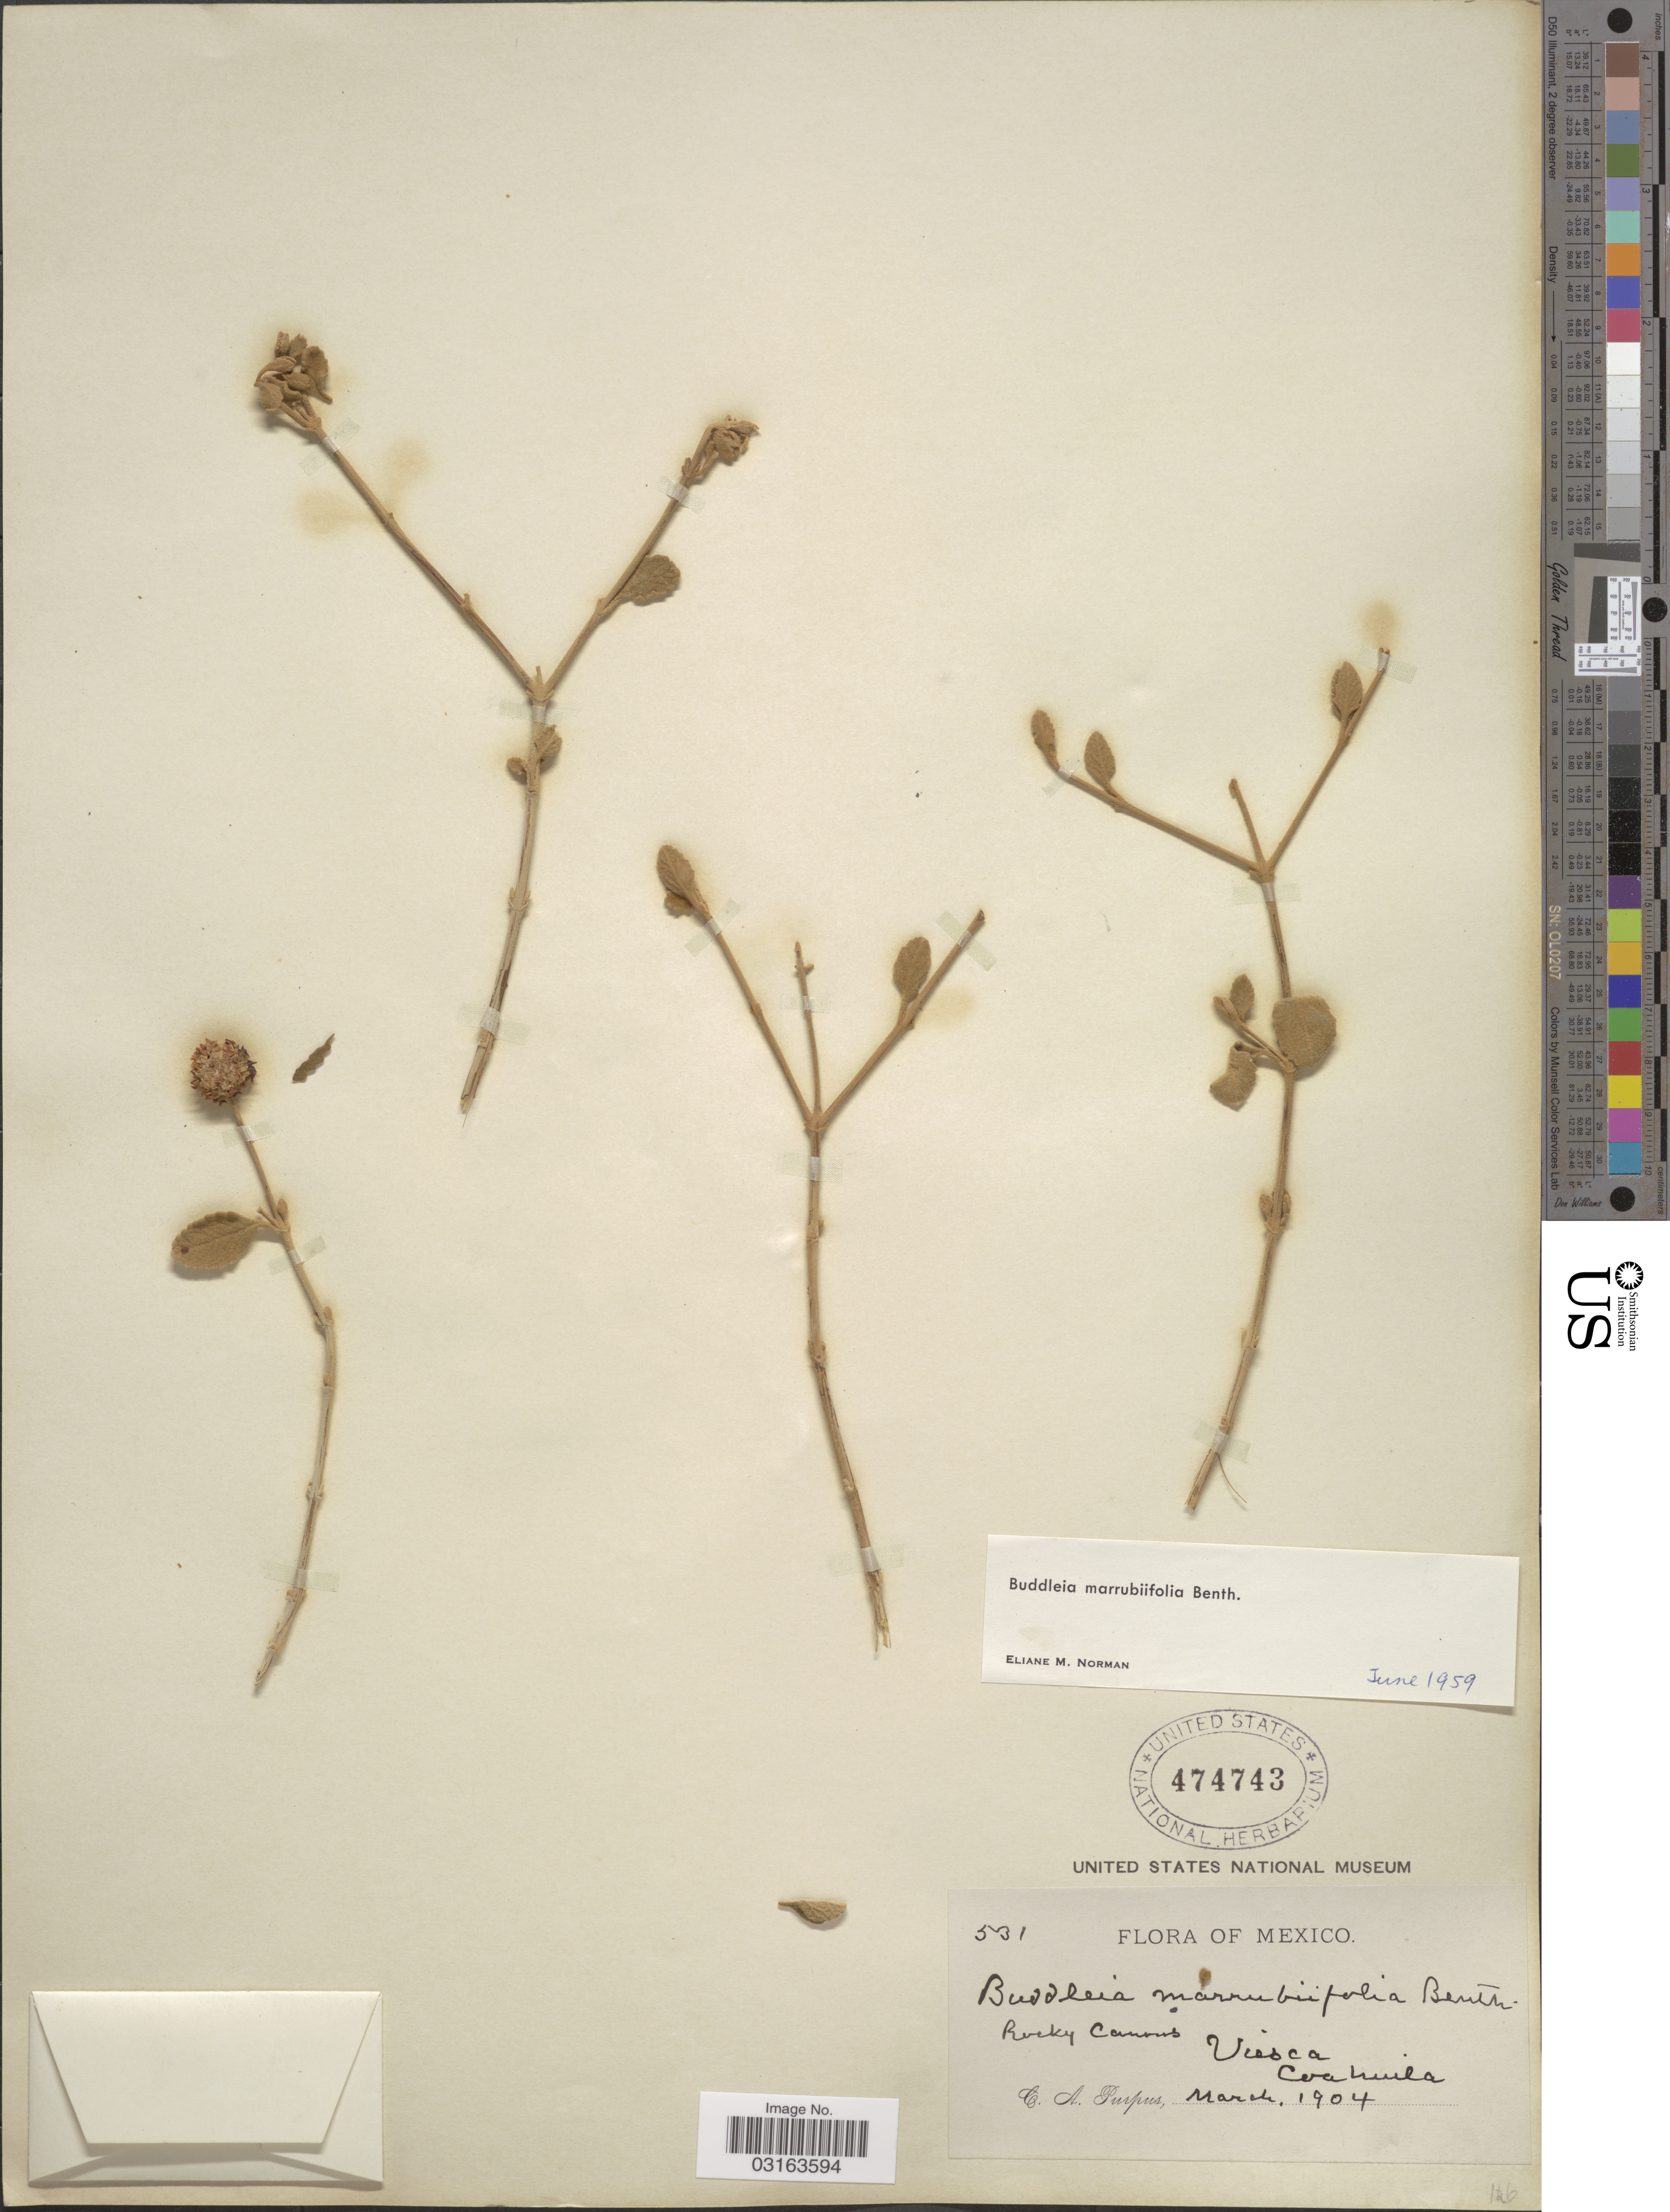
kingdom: Plantae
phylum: Tracheophyta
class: Magnoliopsida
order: Lamiales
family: Scrophulariaceae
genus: Buddleja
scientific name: Buddleja marrubiifolia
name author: Benth.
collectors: C. A. Purpus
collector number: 531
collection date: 1904-03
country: Mexico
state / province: Coahuila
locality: Viesca.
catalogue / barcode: US 474743